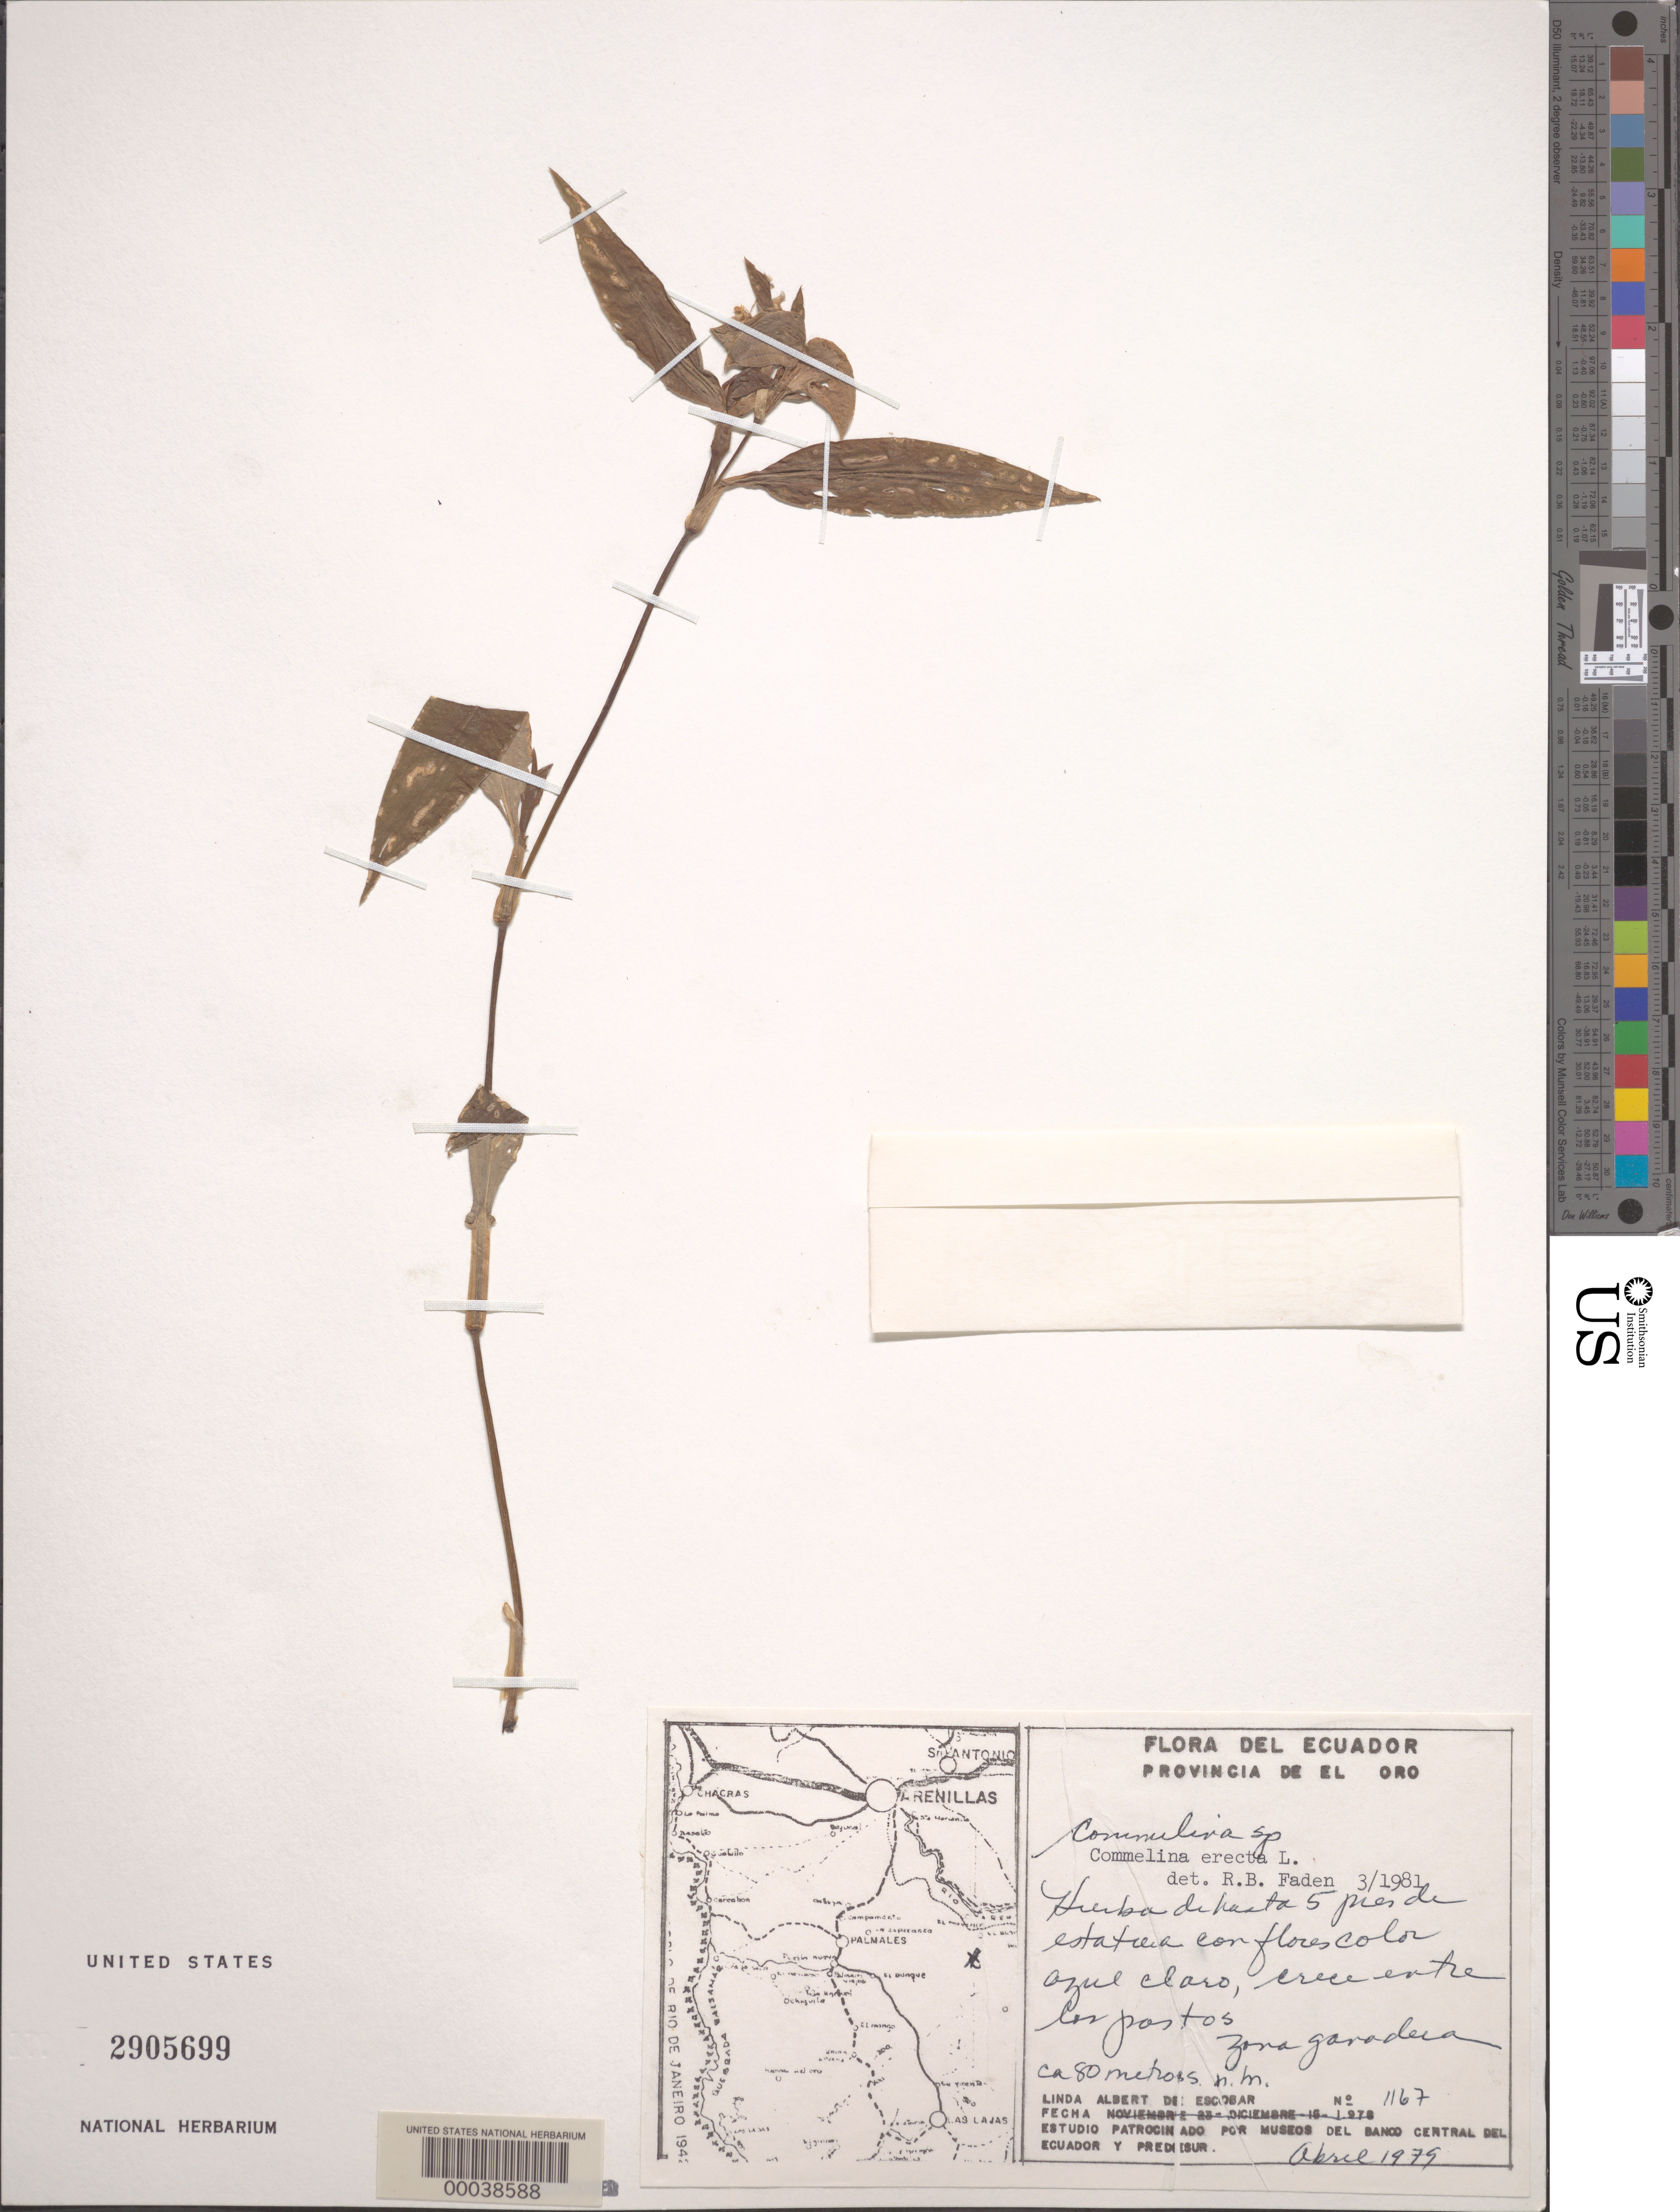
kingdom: Plantae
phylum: Tracheophyta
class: Liliopsida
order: Commelinales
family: Commelinaceae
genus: Commelina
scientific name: Commelina erecta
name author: L.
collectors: L. K. de Escobar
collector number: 1167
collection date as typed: Apr 1979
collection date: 1979-04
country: Ecuador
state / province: El Oro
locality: Ganadera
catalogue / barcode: US 2905699